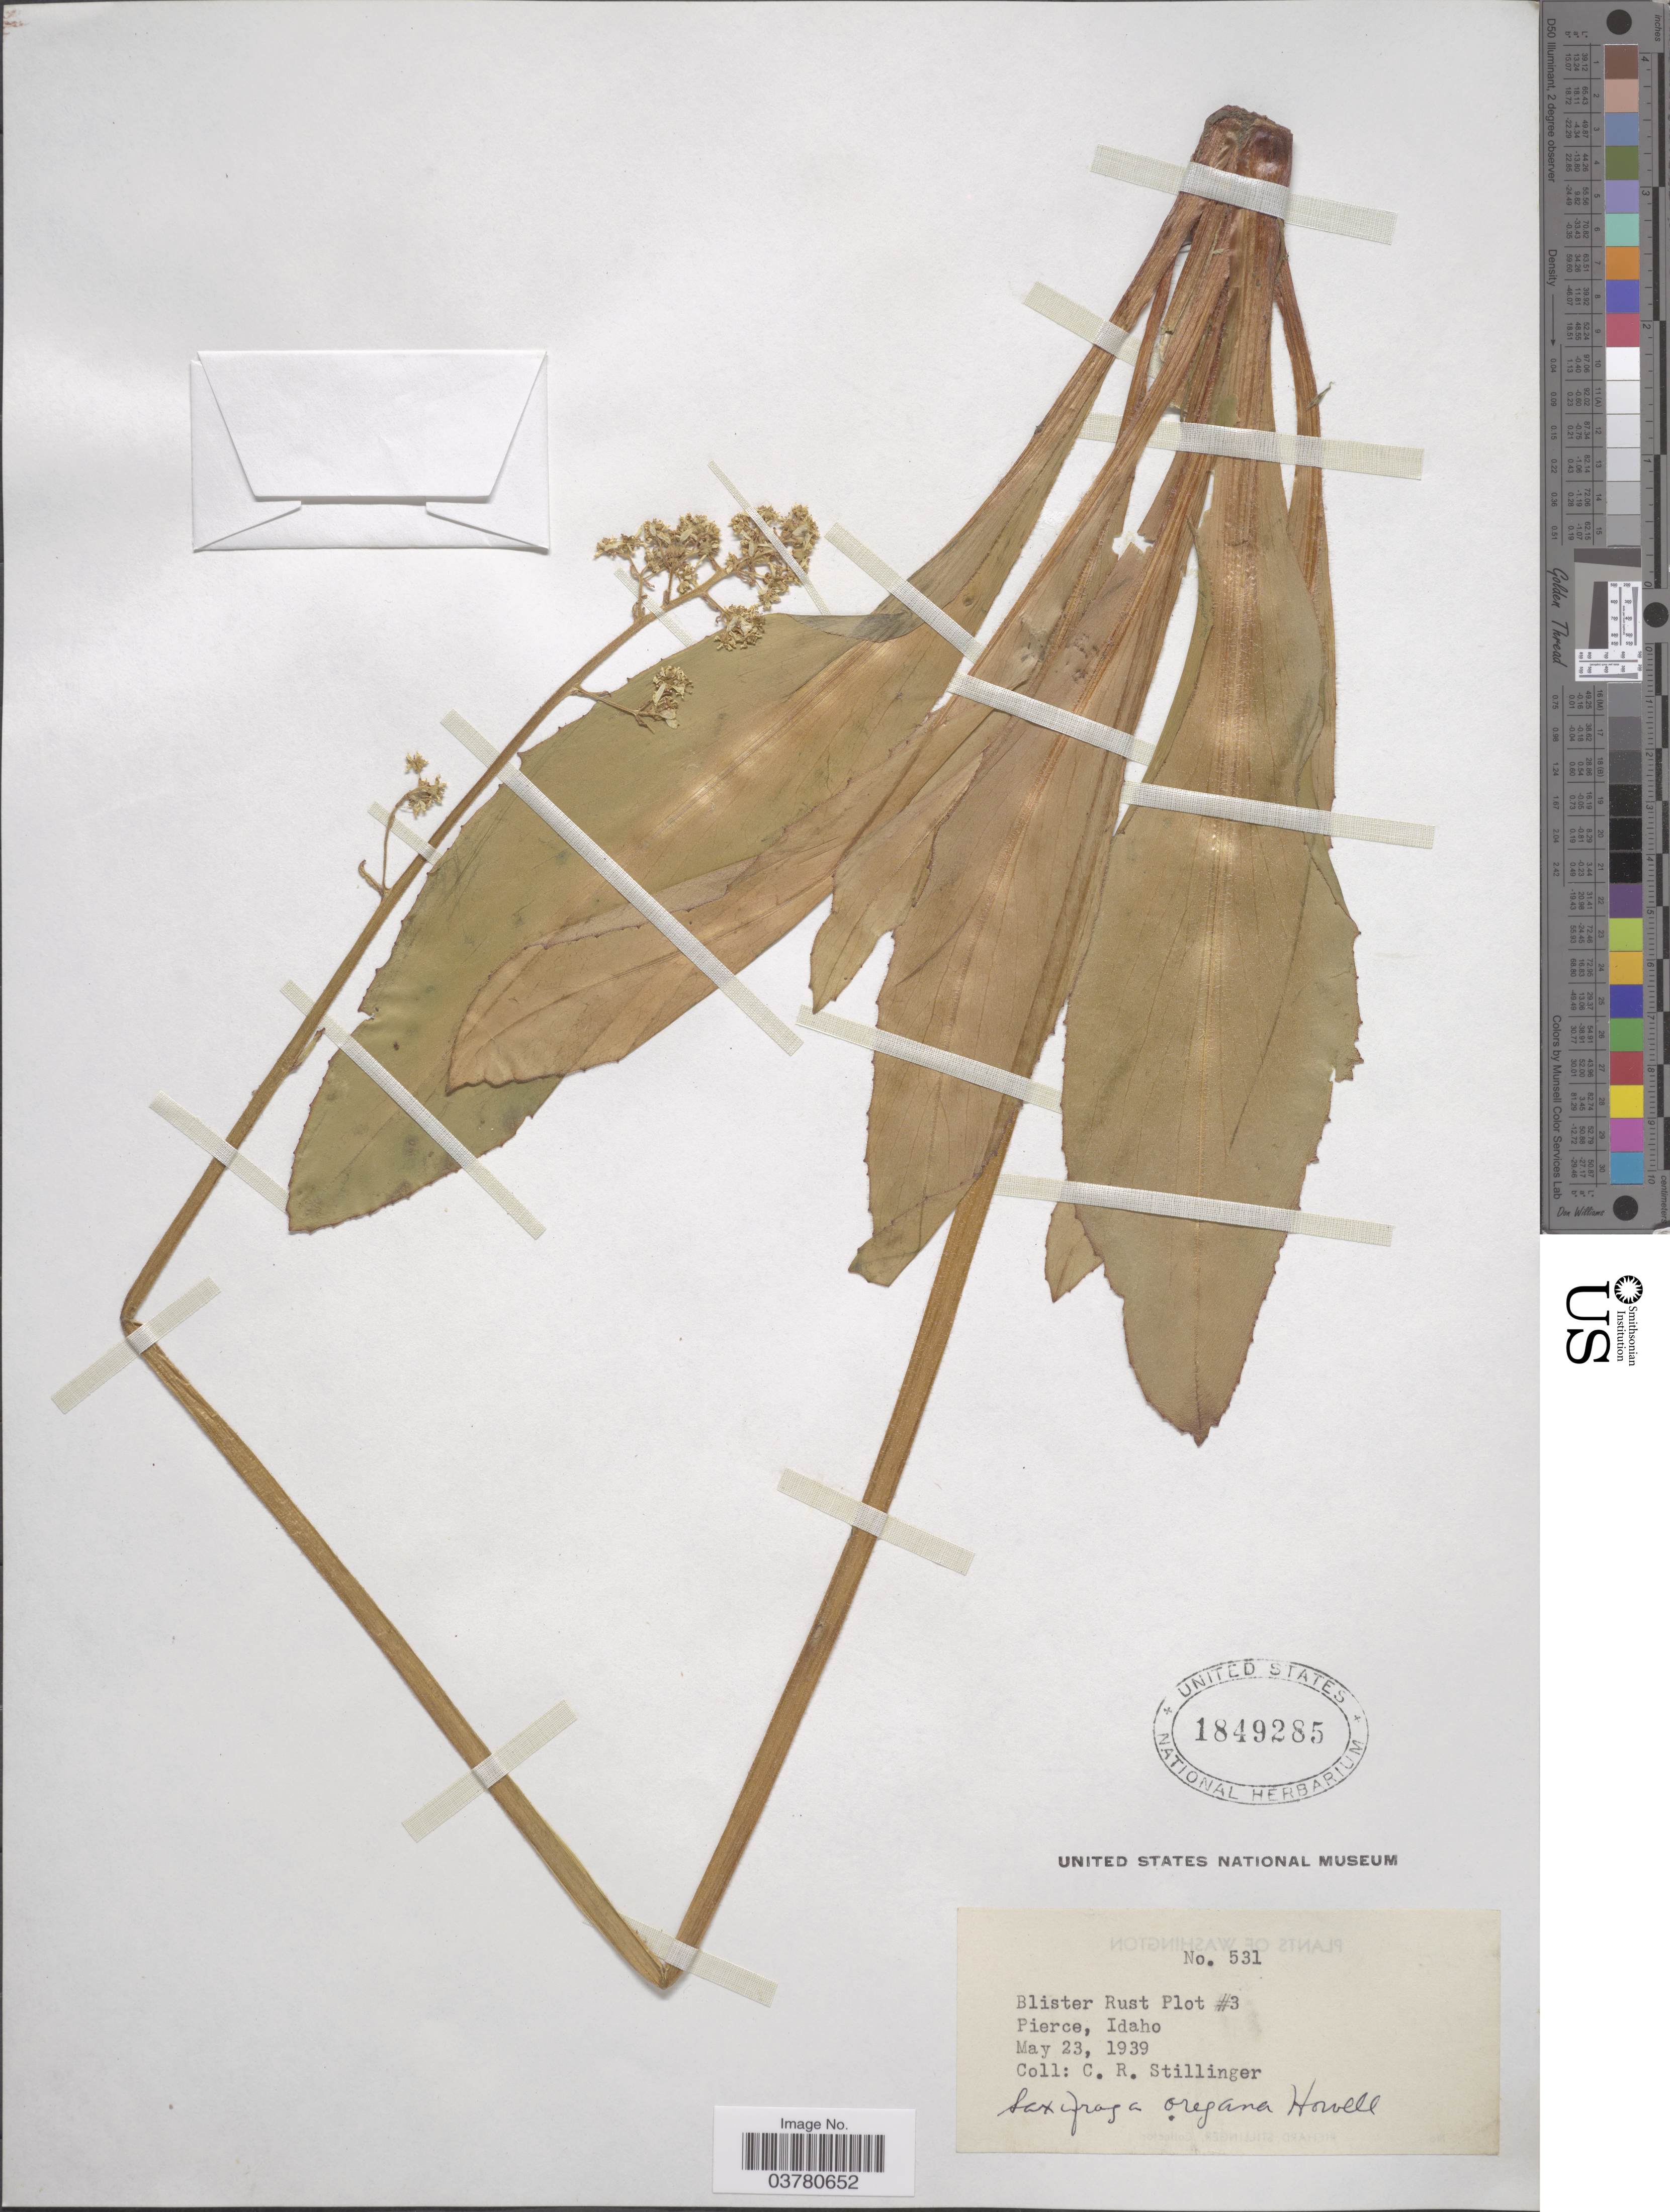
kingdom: Plantae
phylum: Tracheophyta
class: Magnoliopsida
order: Saxifragales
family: Saxifragaceae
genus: Micranthes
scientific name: Micranthes oregana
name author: (Howell) Small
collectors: C. Stillinger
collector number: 531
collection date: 1939-05-23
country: United States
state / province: Idaho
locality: Blister Rust Plot #3. Pierce.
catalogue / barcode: US 1849285